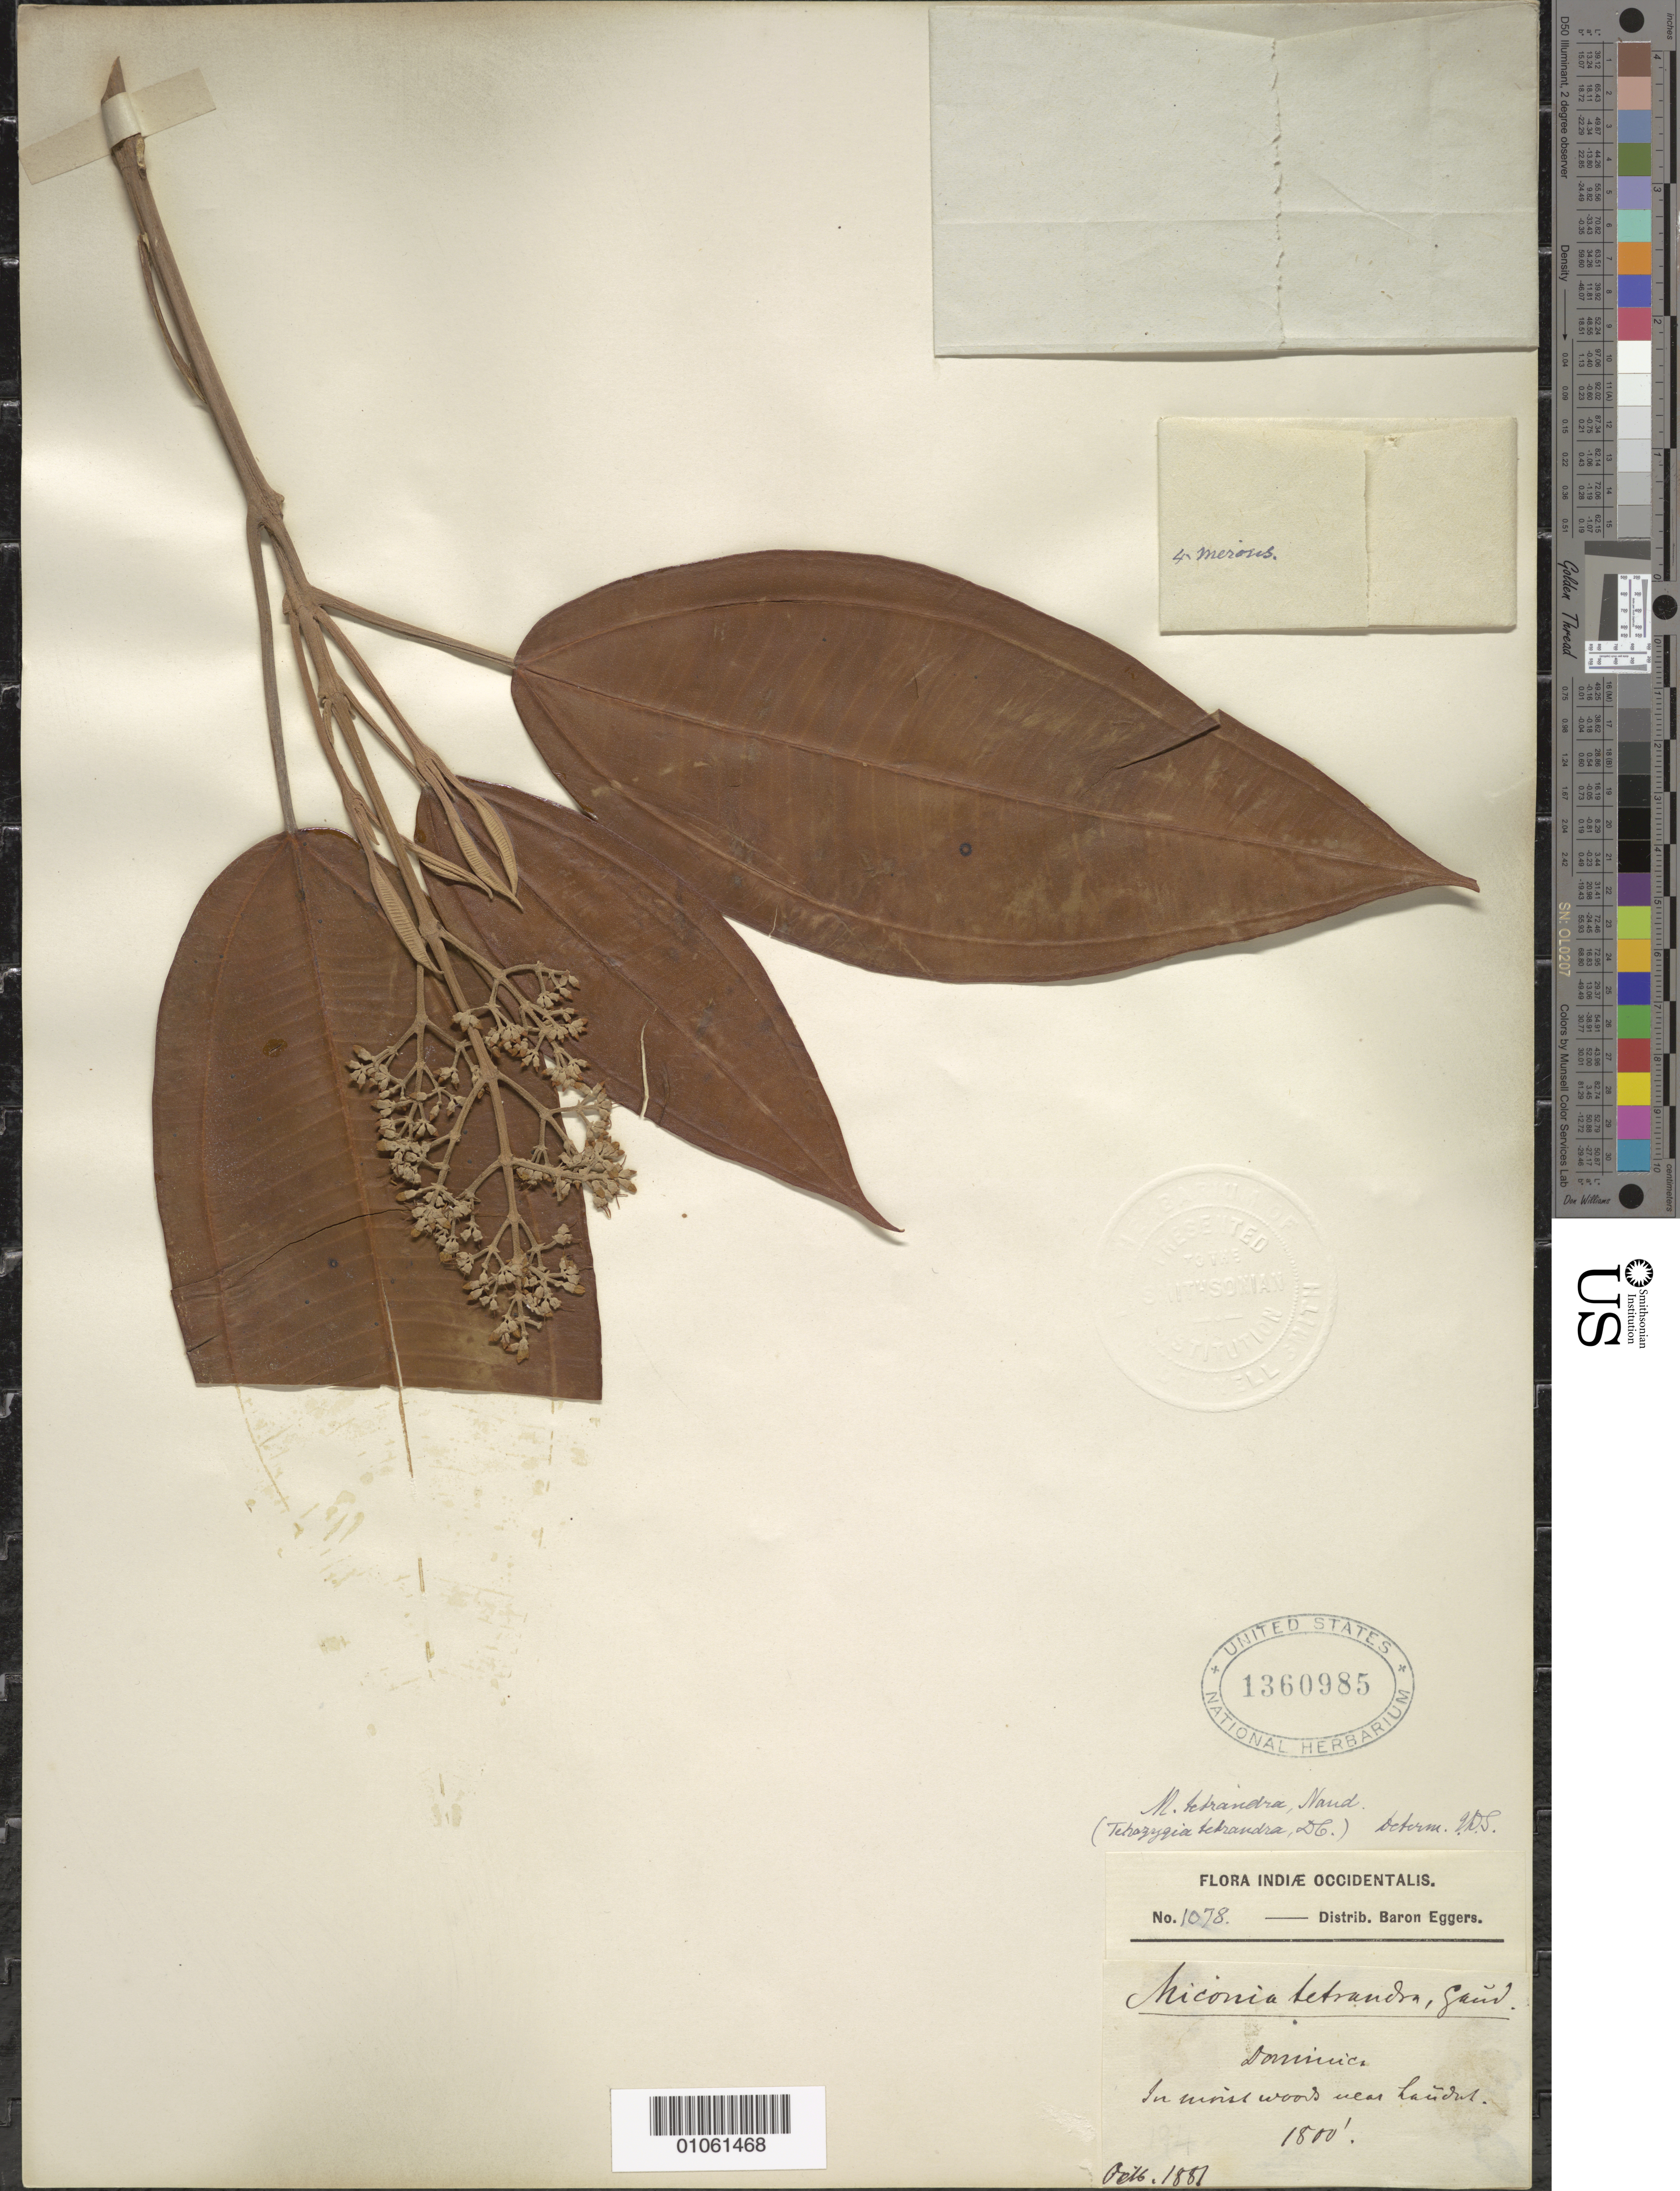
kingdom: Plantae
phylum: Tracheophyta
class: Magnoliopsida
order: Myrtales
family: Melastomataceae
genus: Miconia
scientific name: Miconia tetrandra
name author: (Sw.) D. Don ex G. Don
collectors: H. F. A. von Eggers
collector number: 1078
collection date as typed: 16 Oct 1881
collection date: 1881-10-16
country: Dominica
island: Dominica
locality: Laudat, near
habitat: Moist woods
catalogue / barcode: US 1360985